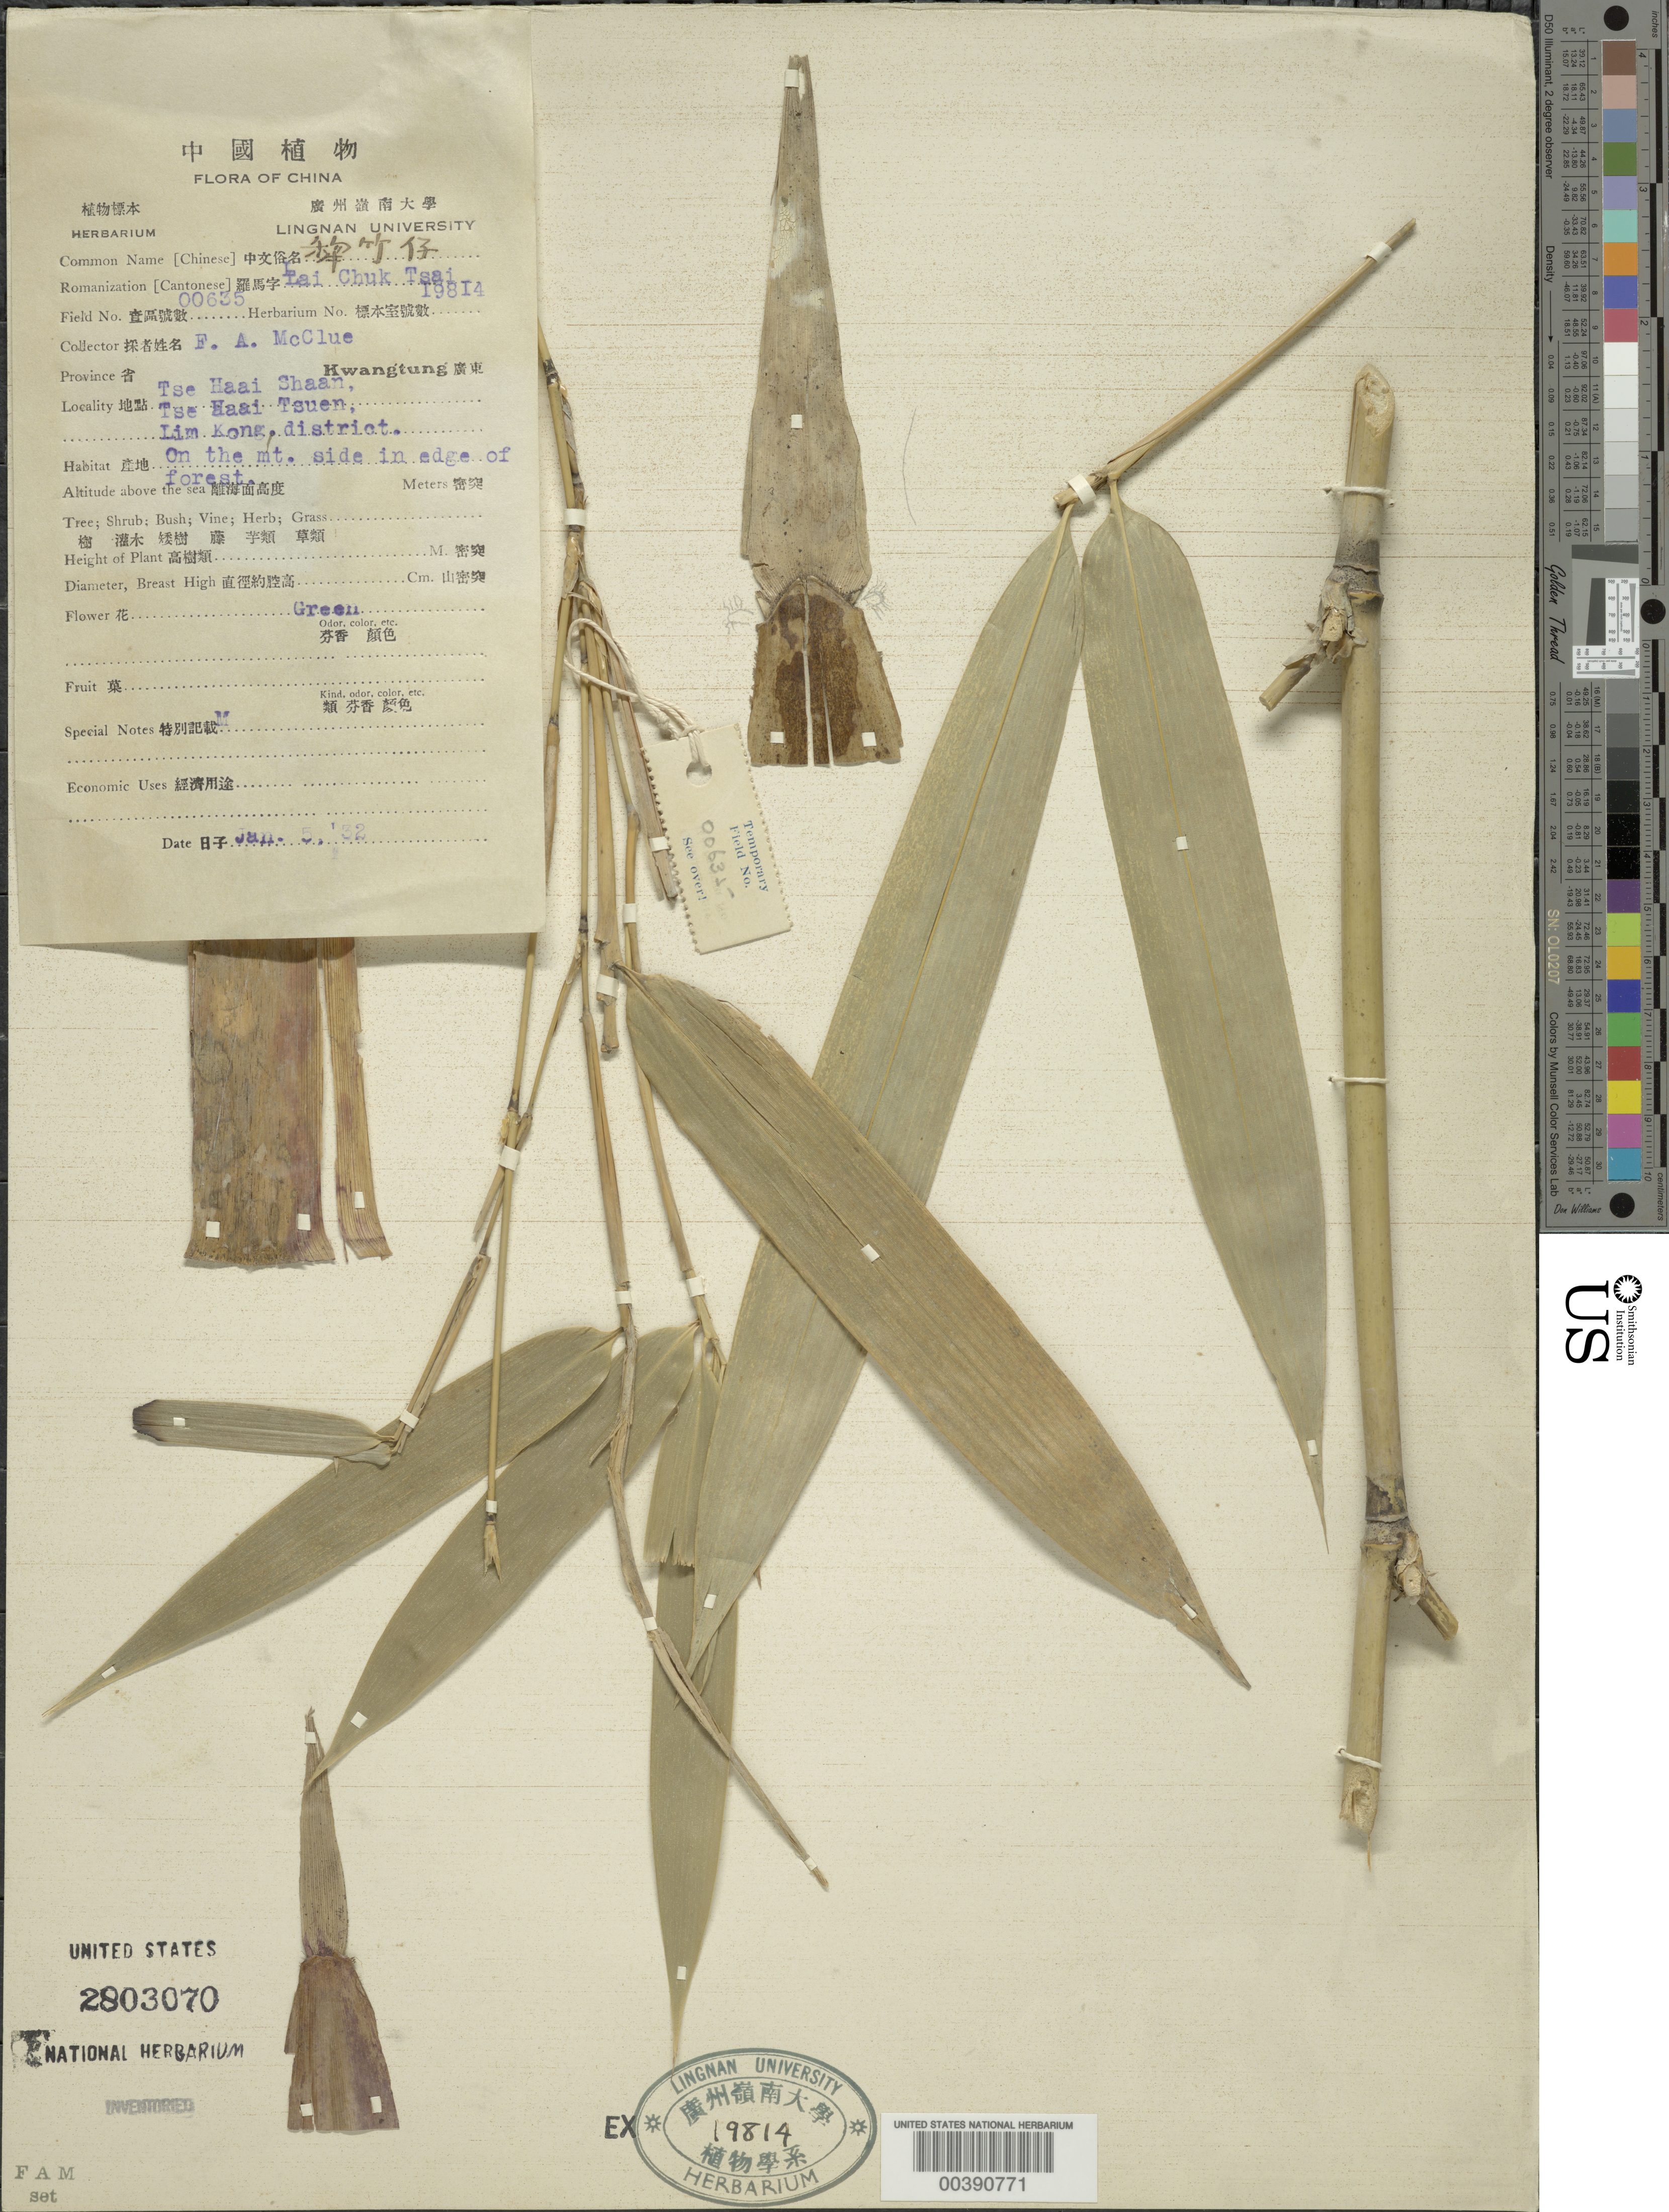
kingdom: Plantae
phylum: Tracheophyta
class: Liliopsida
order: Poales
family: Poaceae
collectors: F. A. McClure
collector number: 635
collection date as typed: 05 Jan 1932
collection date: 1932-01-05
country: China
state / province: Guangdong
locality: Tse haai shaan, tse haai tsuen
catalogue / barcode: US 2803070